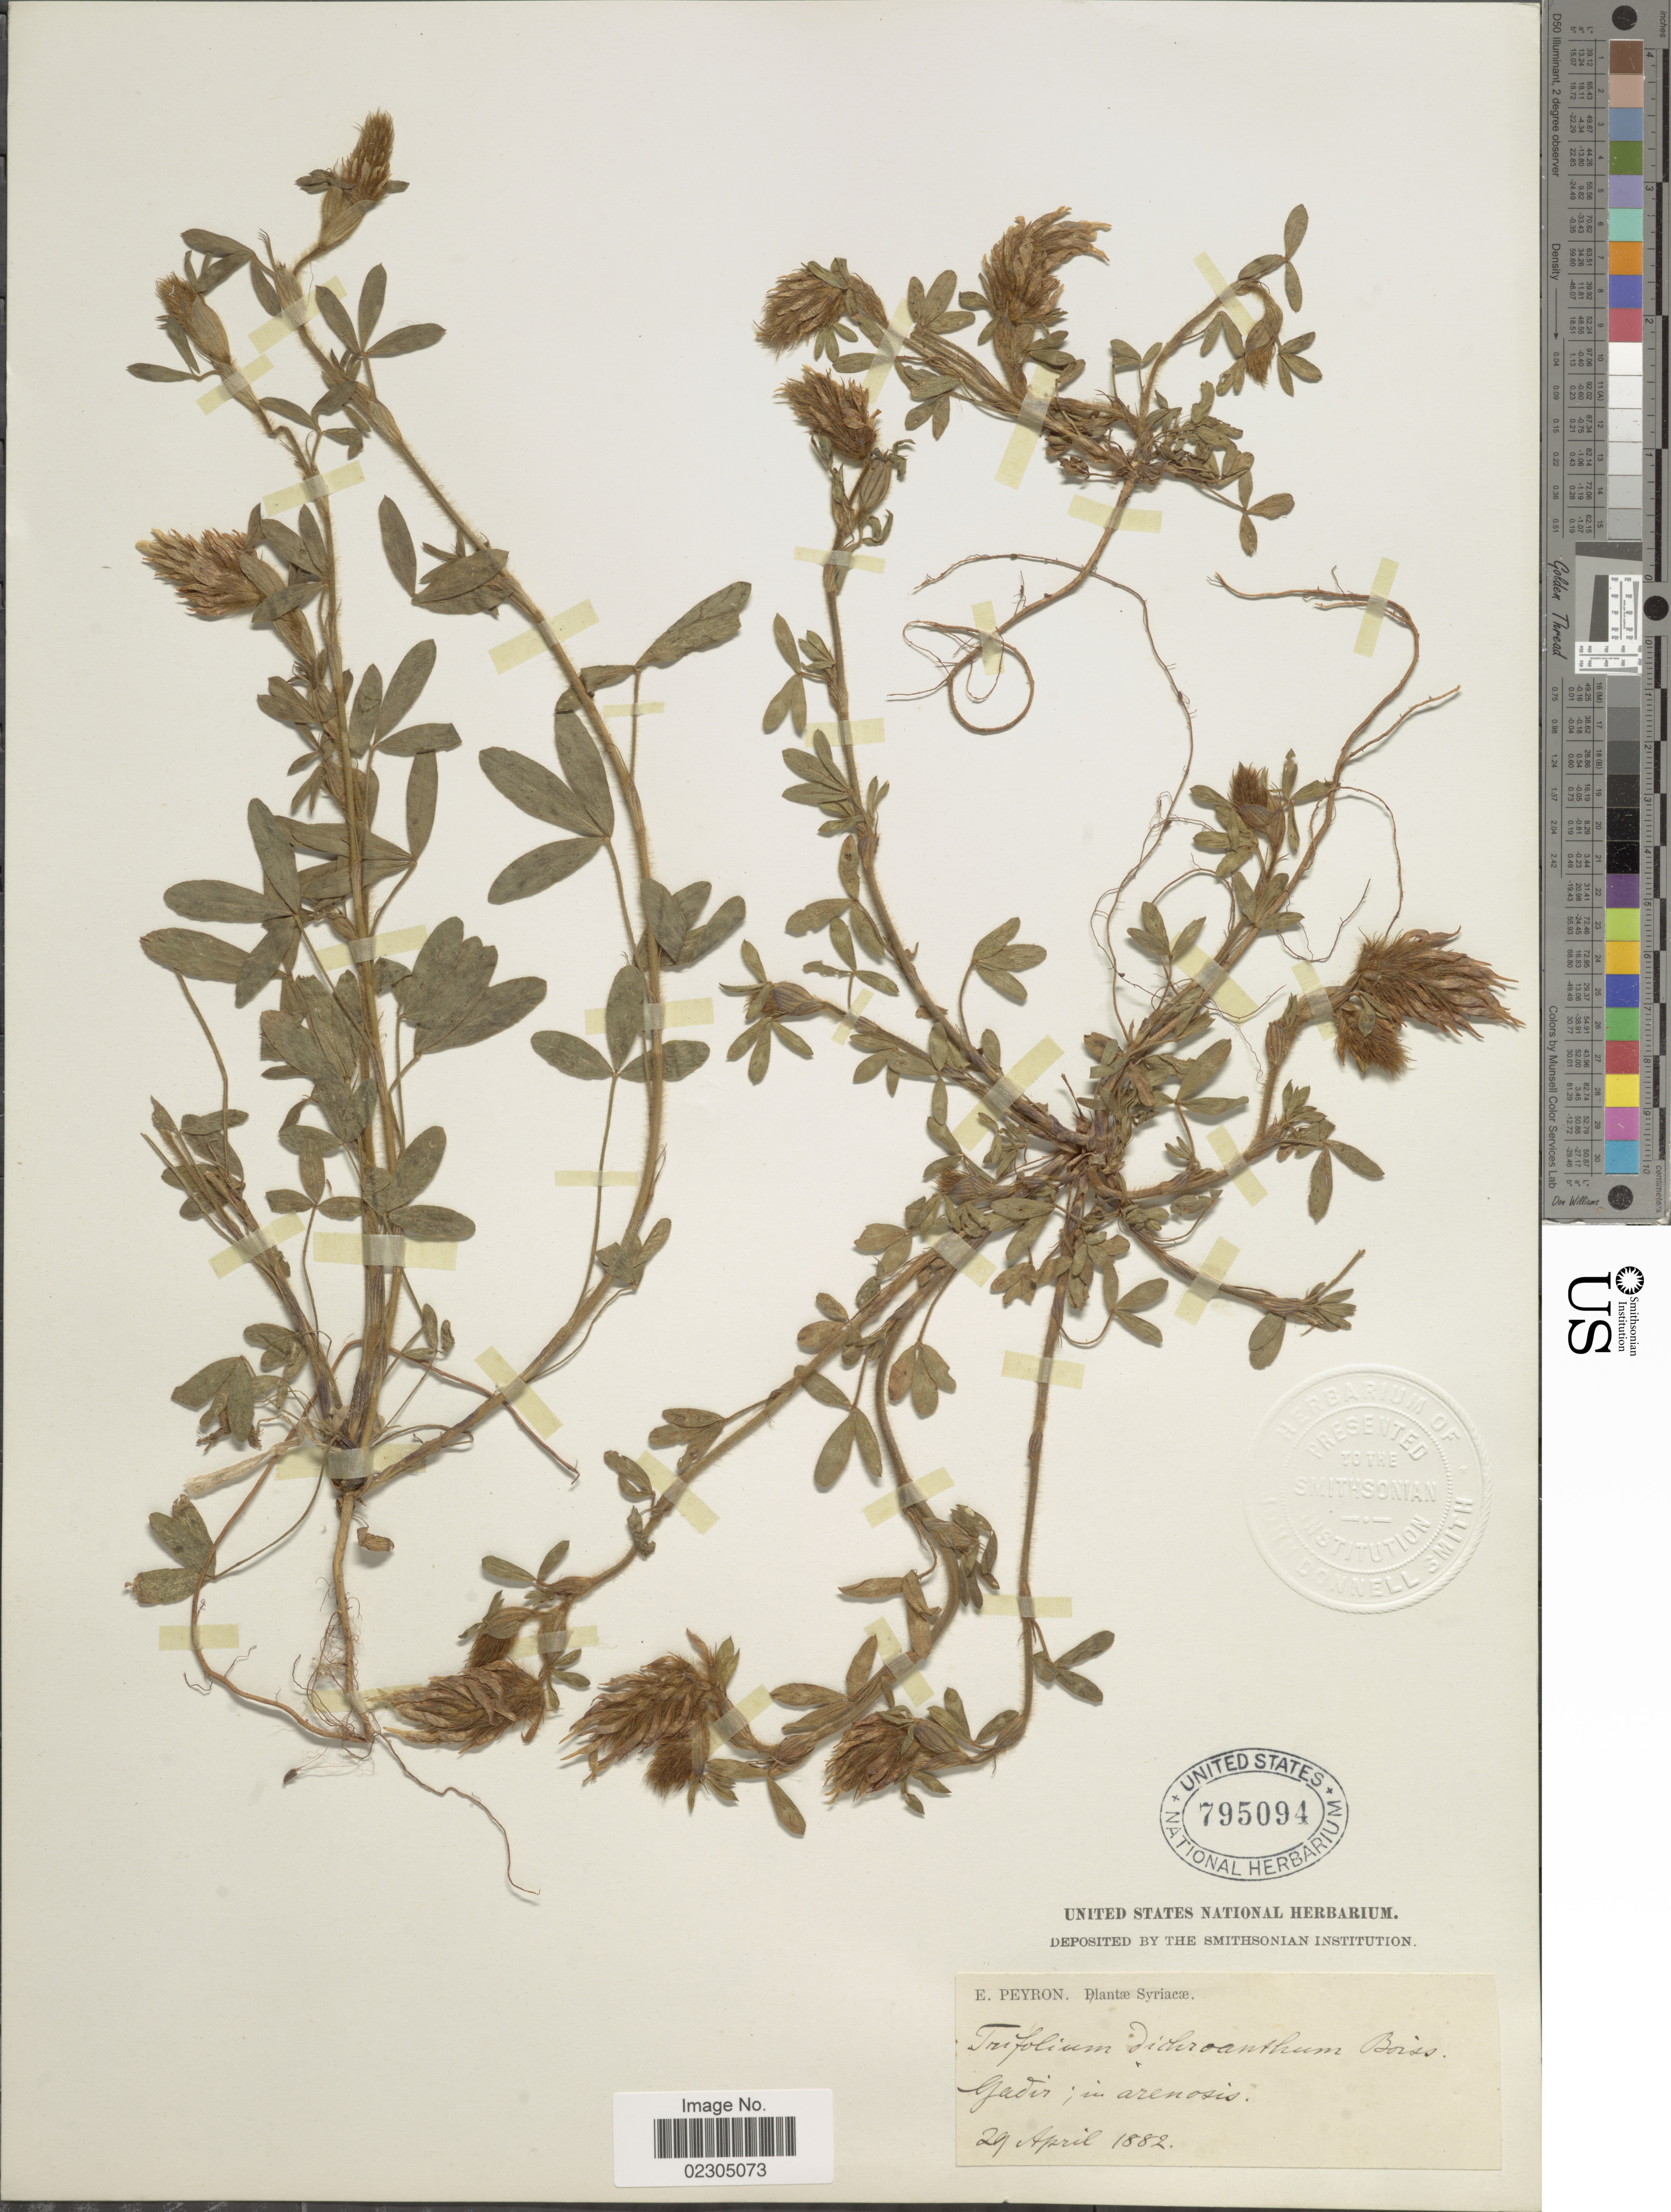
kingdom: Plantae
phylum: Tracheophyta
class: Magnoliopsida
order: Fabales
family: Fabaceae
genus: Trifolium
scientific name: Trifolium dichroanthum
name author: Boiss.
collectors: E. Peyron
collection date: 1882-04-29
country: Syria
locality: Syriacae. Gadir.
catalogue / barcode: US 795094